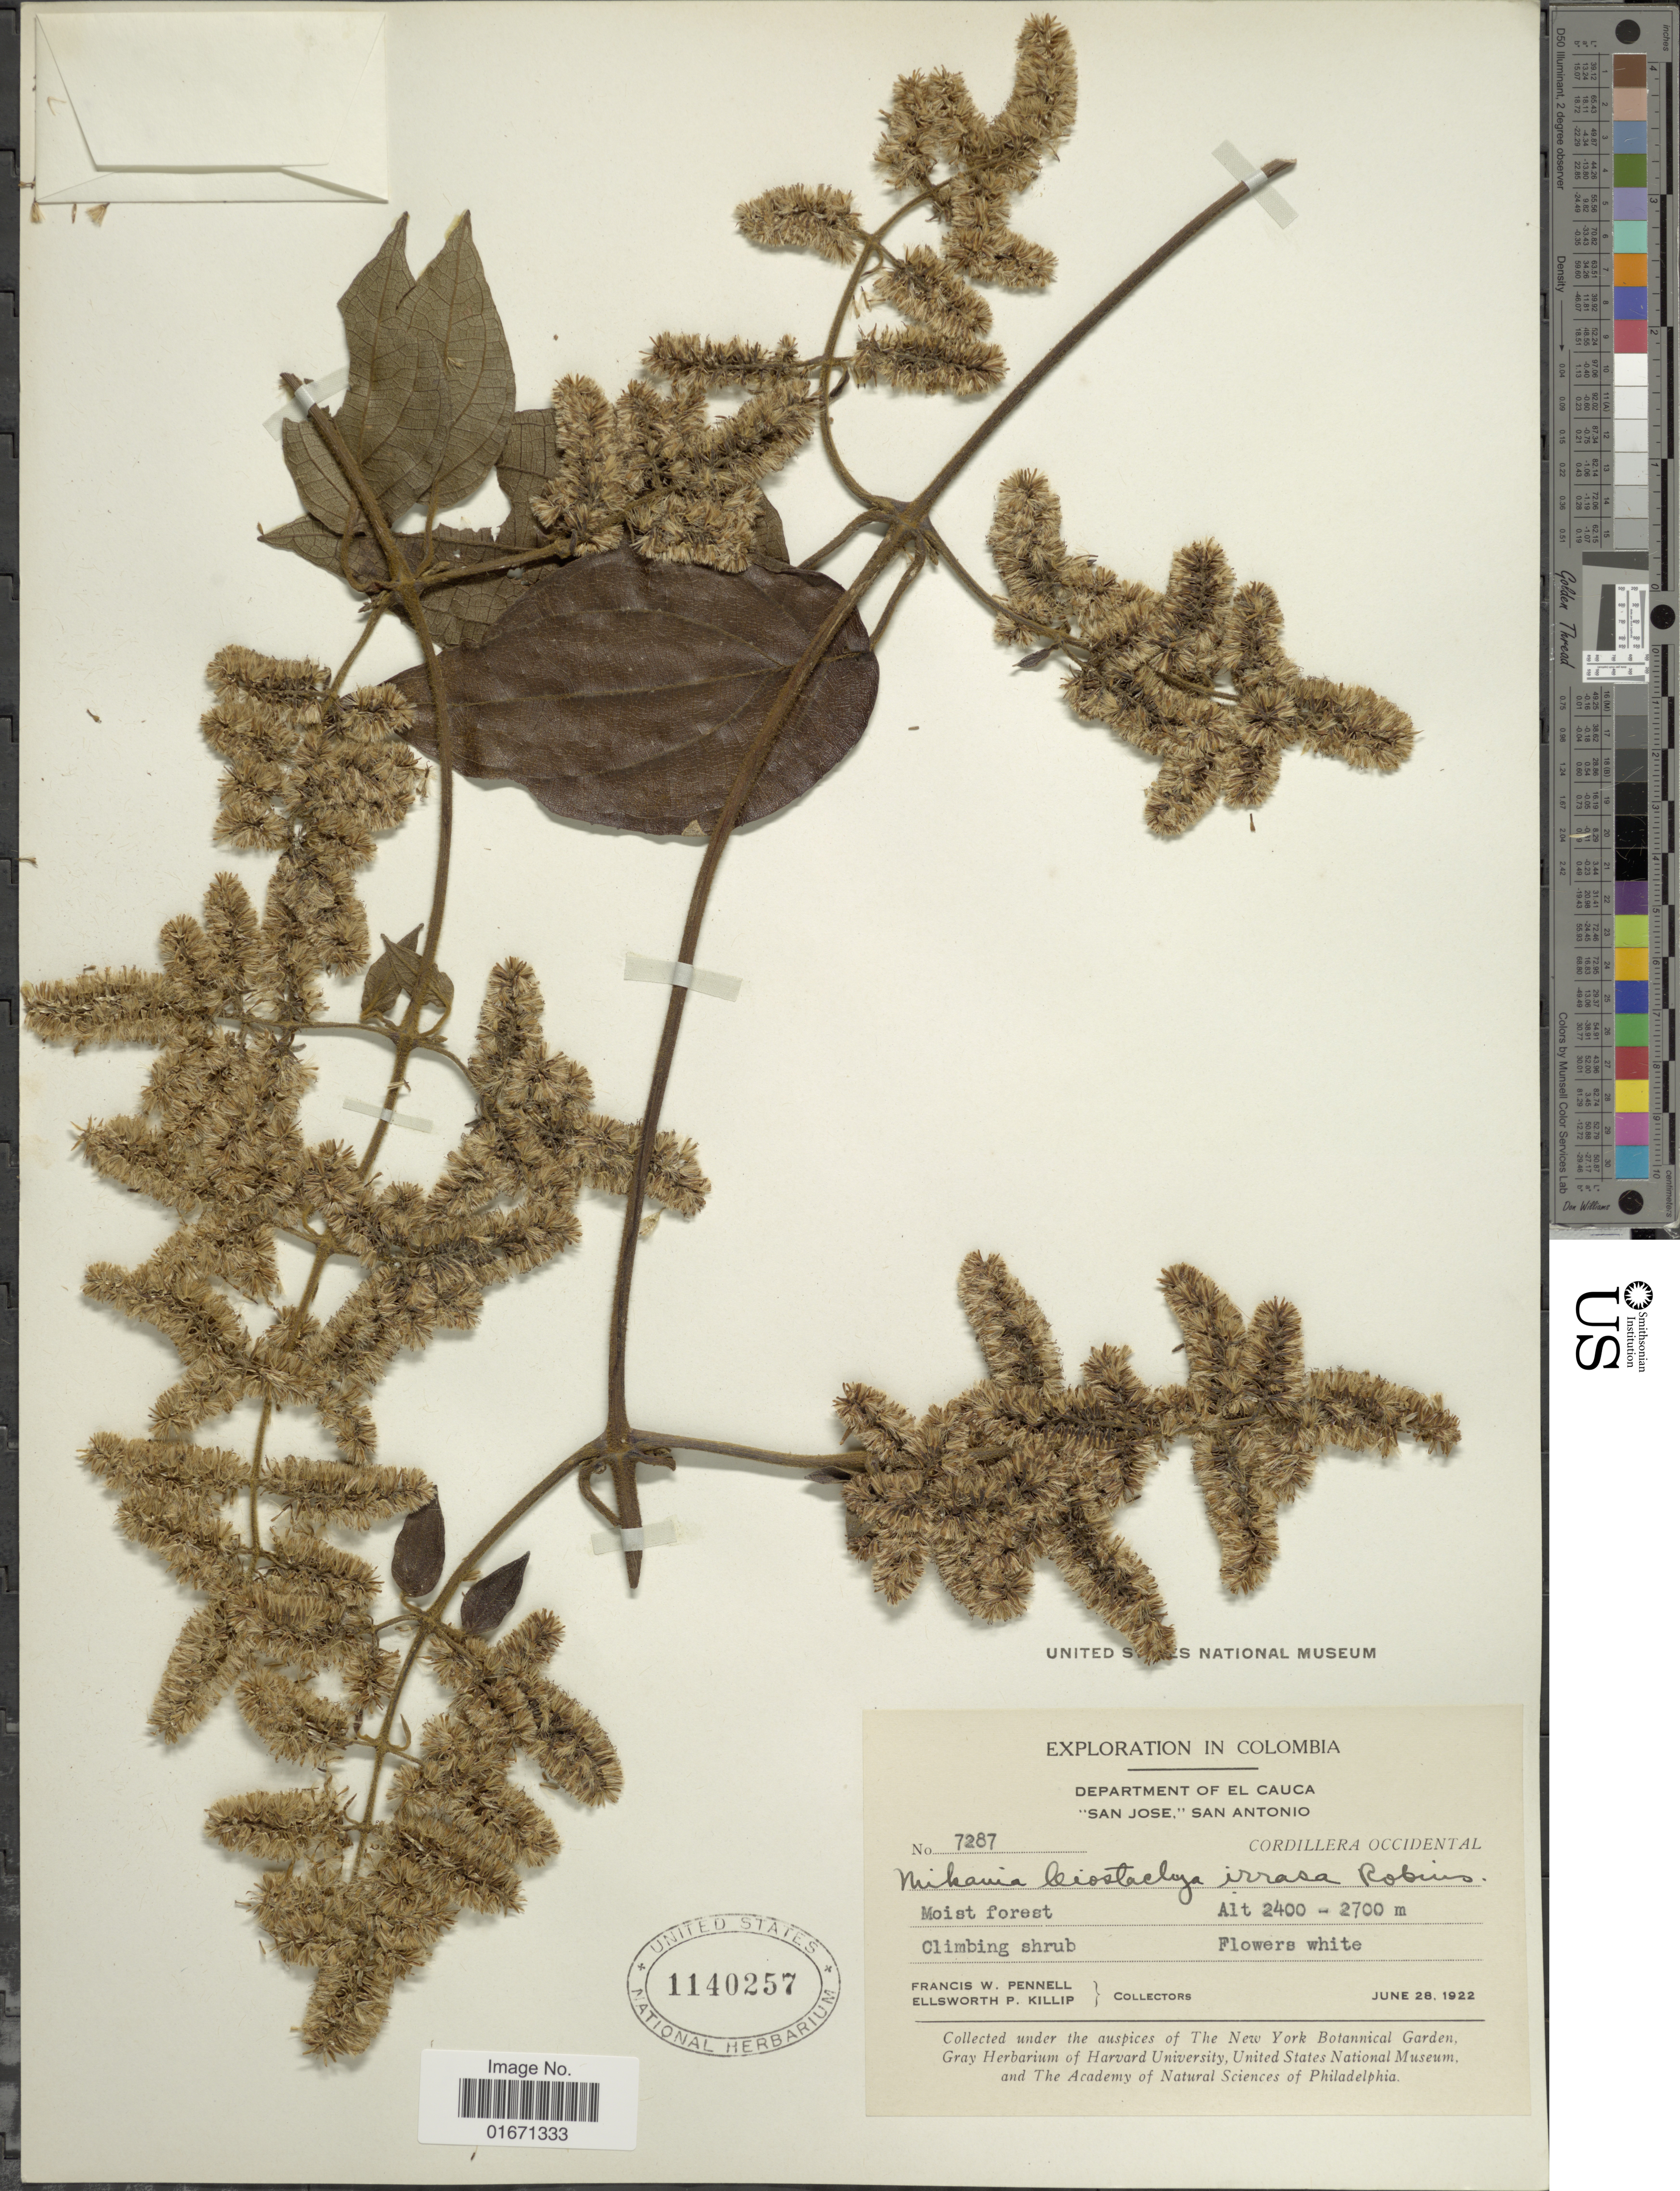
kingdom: Plantae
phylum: Tracheophyta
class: Magnoliopsida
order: Asterales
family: Asteraceae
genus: Mikania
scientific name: Mikania leiostachya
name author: Benth.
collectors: F. W. Pennell & E. P. Killip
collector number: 7287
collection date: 1922-06-28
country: Colombia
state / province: Cauca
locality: San Jose, San Antonio, Cordillera Occidental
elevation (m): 2400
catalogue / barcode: US 1140257